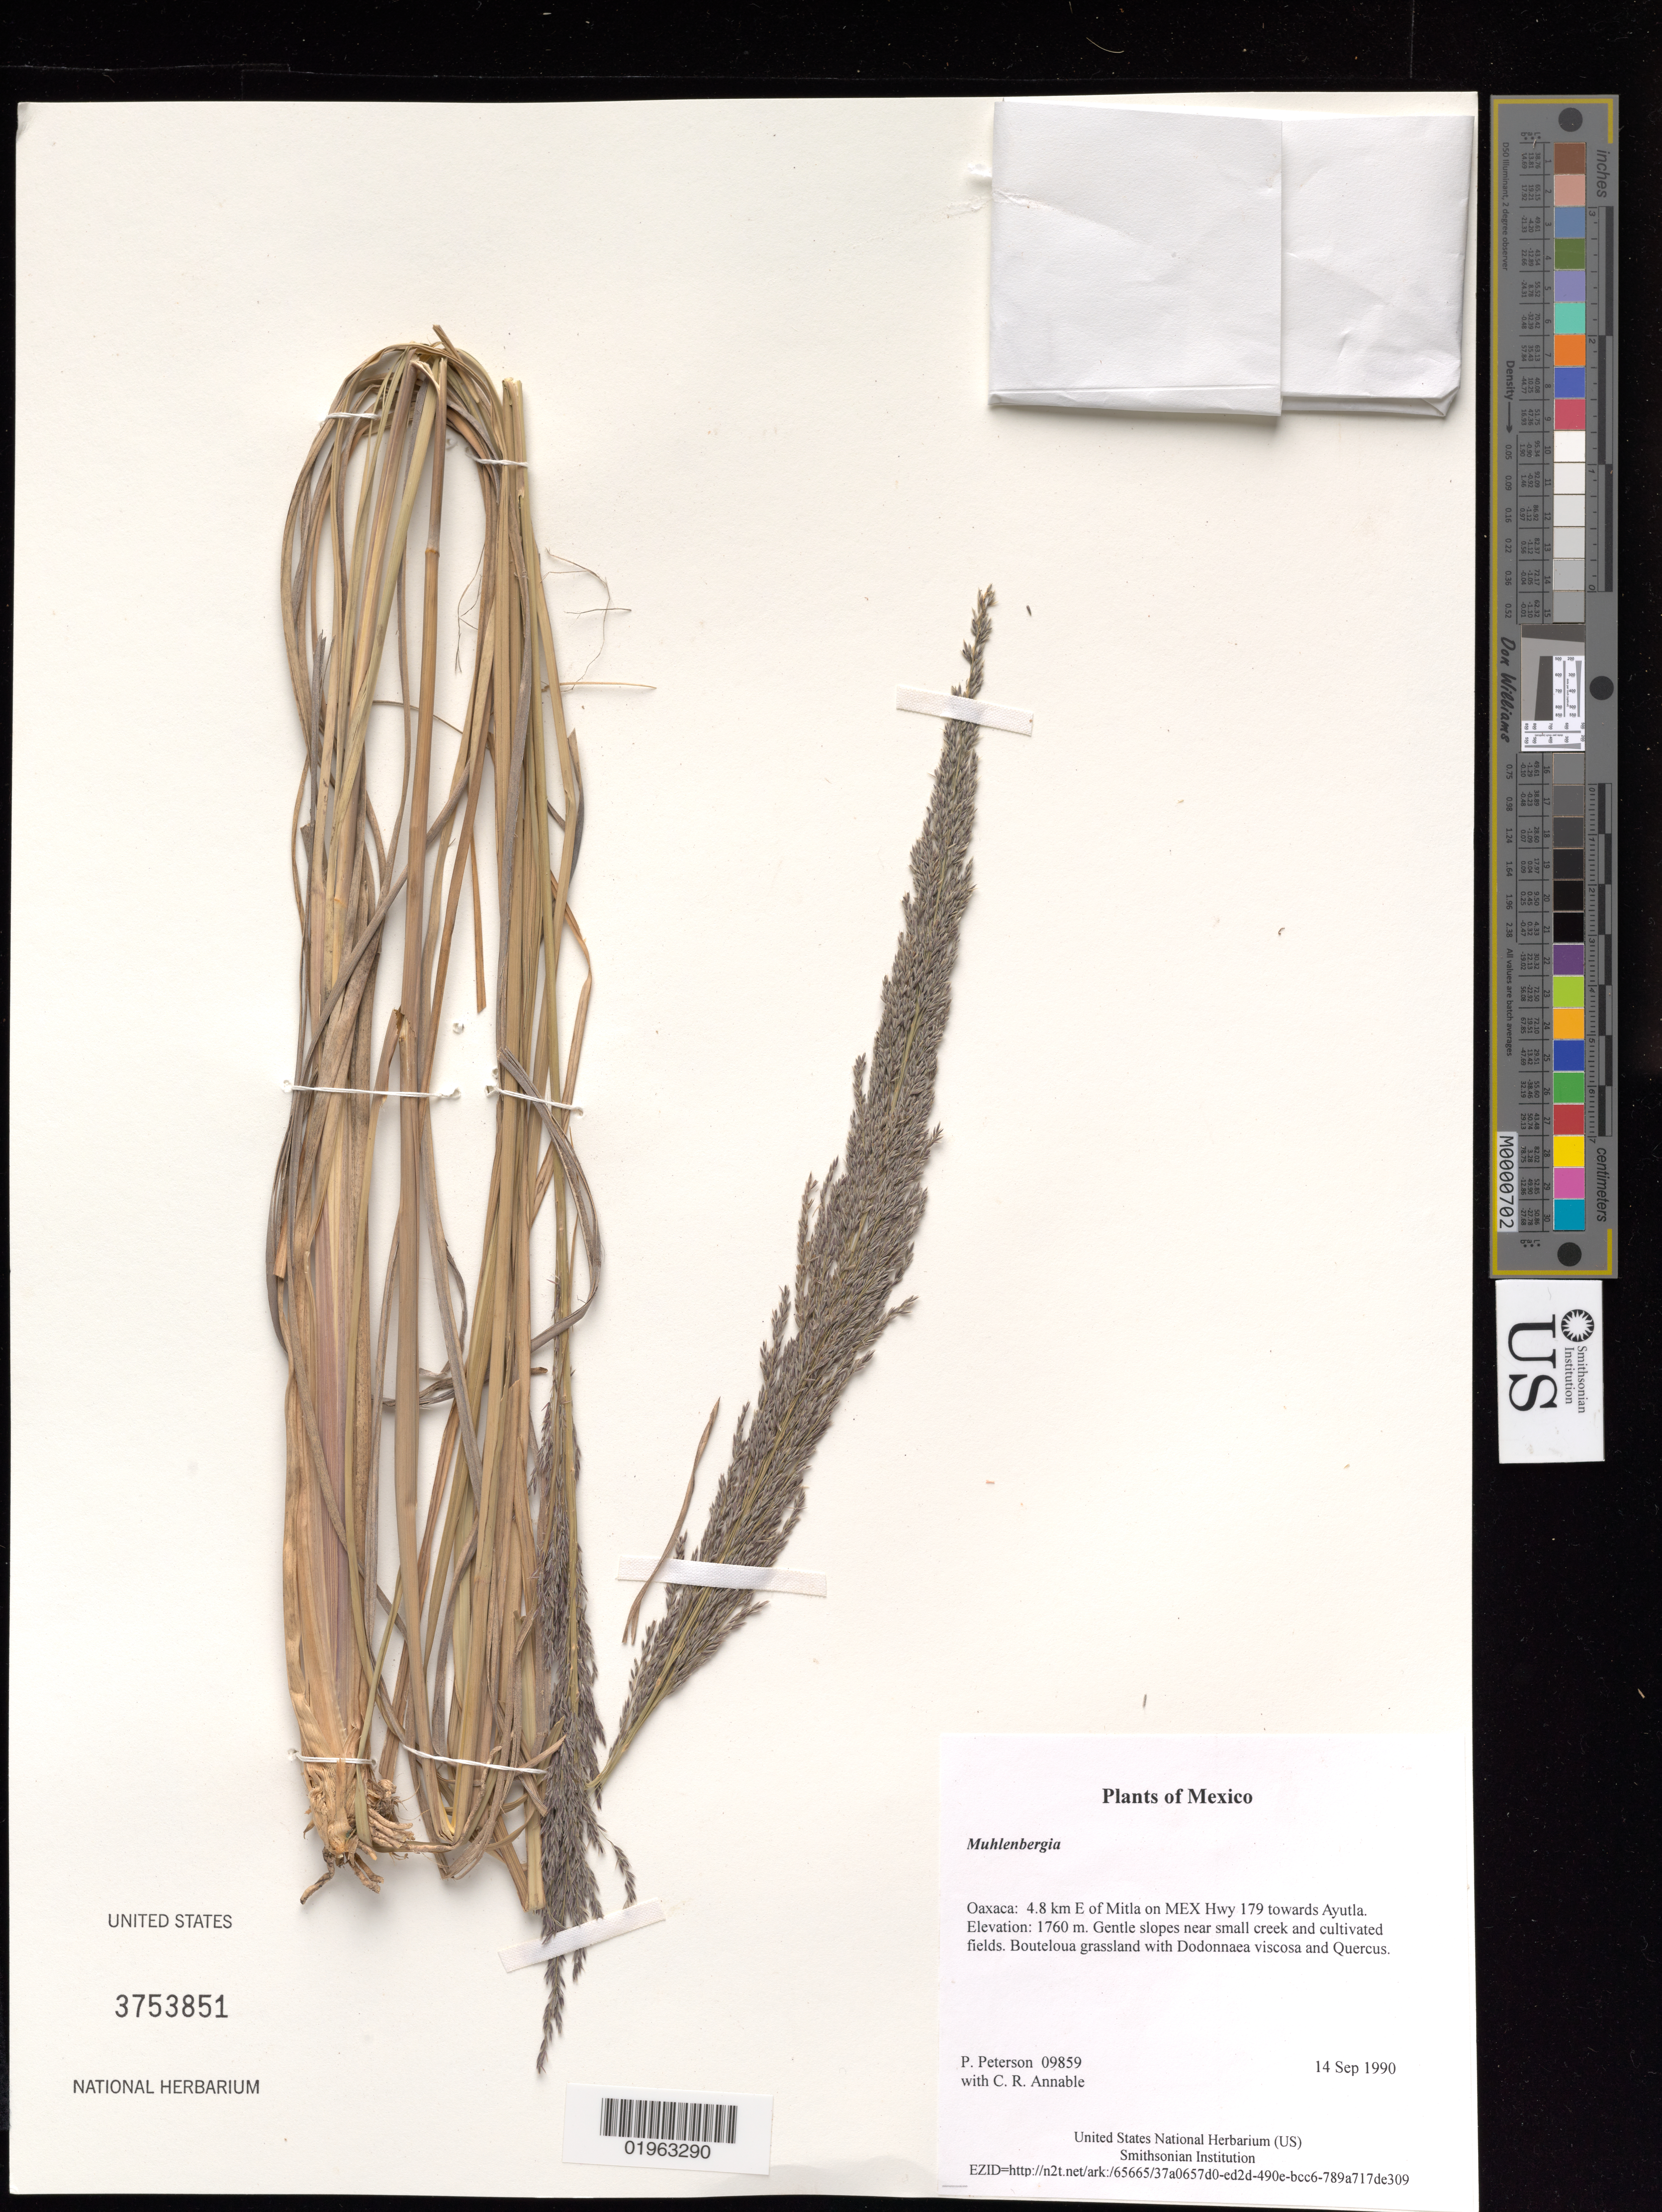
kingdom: Plantae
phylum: Tracheophyta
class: Liliopsida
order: Poales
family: Poaceae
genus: Muhlenbergia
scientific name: Muhlenbergia sp.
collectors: P. M. Peterson & C. R. Annable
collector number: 09859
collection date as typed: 14 Sep 1990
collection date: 1990-09-14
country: Mexico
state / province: Oaxaca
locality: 4.8 km E of Mitla on MEX Hwy 179 towards Ayutla.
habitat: Gentle slopes near small creek and cultivated fields. Bouteloua grassland with Dodonnaea viscosa and Quercus.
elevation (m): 1760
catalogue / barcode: US 3753851